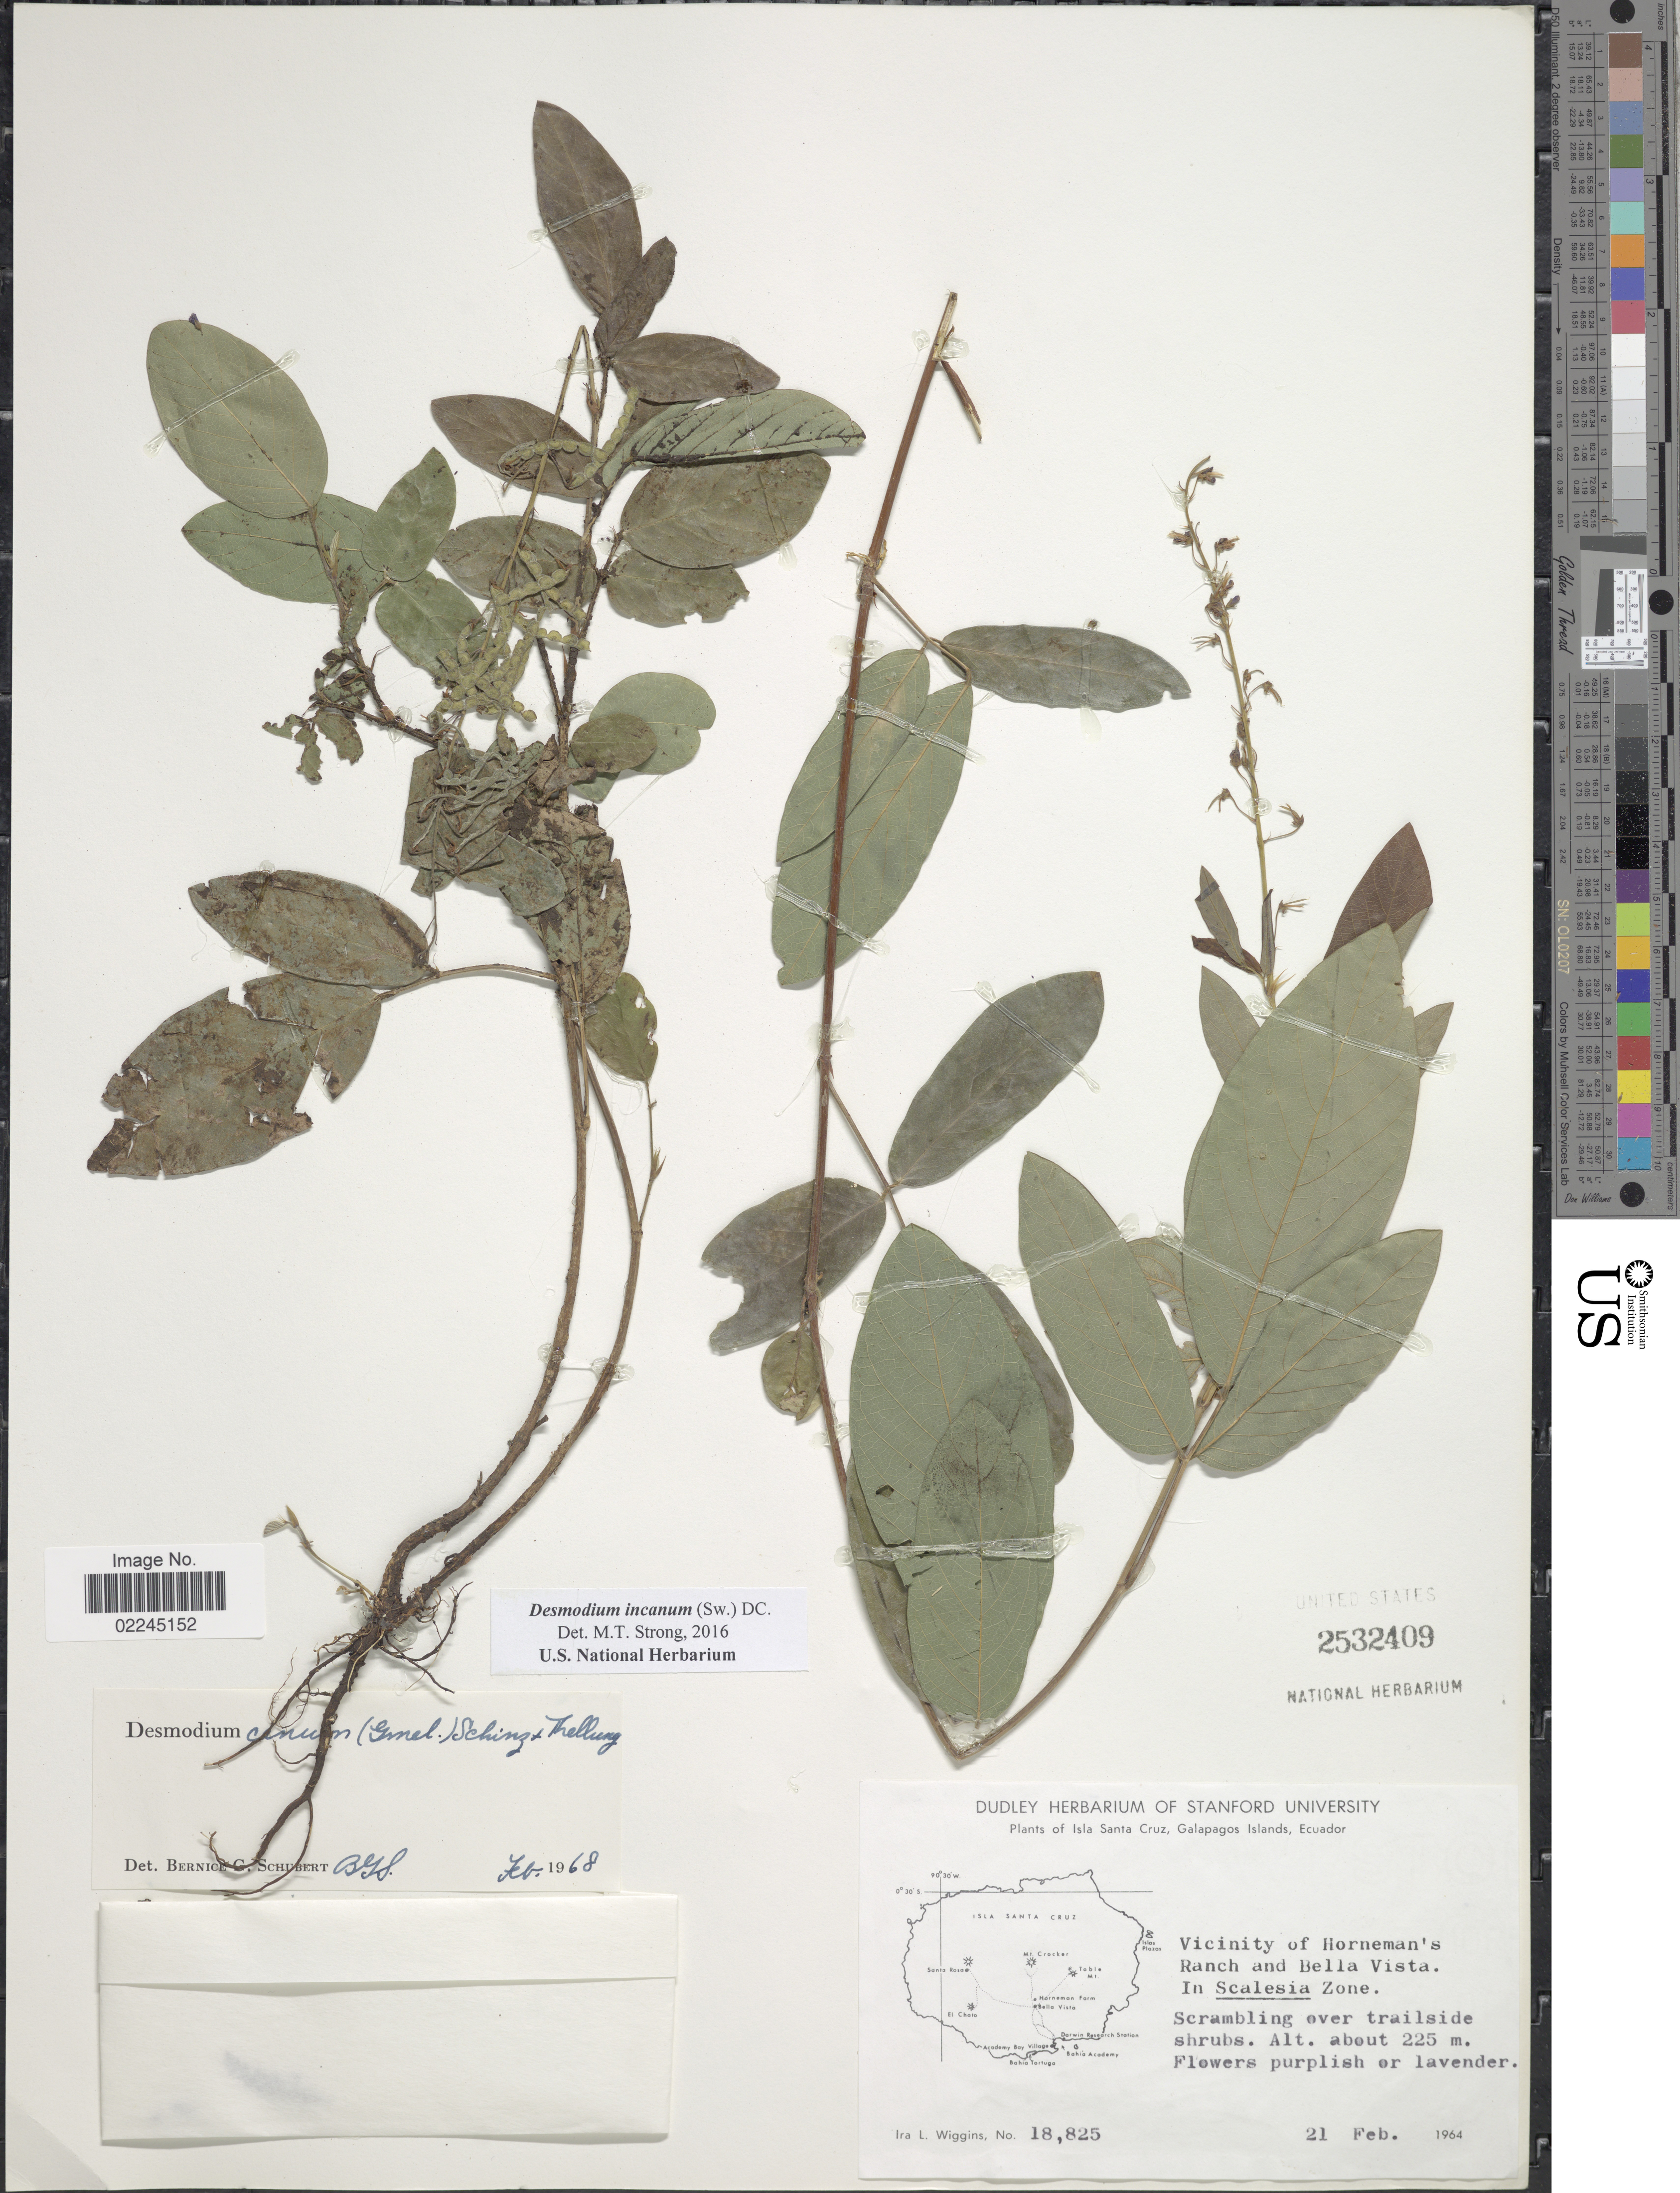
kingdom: Plantae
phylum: Tracheophyta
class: Magnoliopsida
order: Fabales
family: Fabaceae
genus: Desmodium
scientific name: Desmodium incanum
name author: (Sw.) DC.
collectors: I. L. Wiggins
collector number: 18825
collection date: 1964-02-21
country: Ecuador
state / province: Colón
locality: Isla Santa Cruz, Galapagos Islands, Ecuador. Vicinity of Horneman's Ranch and Bella Vista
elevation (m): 225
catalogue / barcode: US 2532409